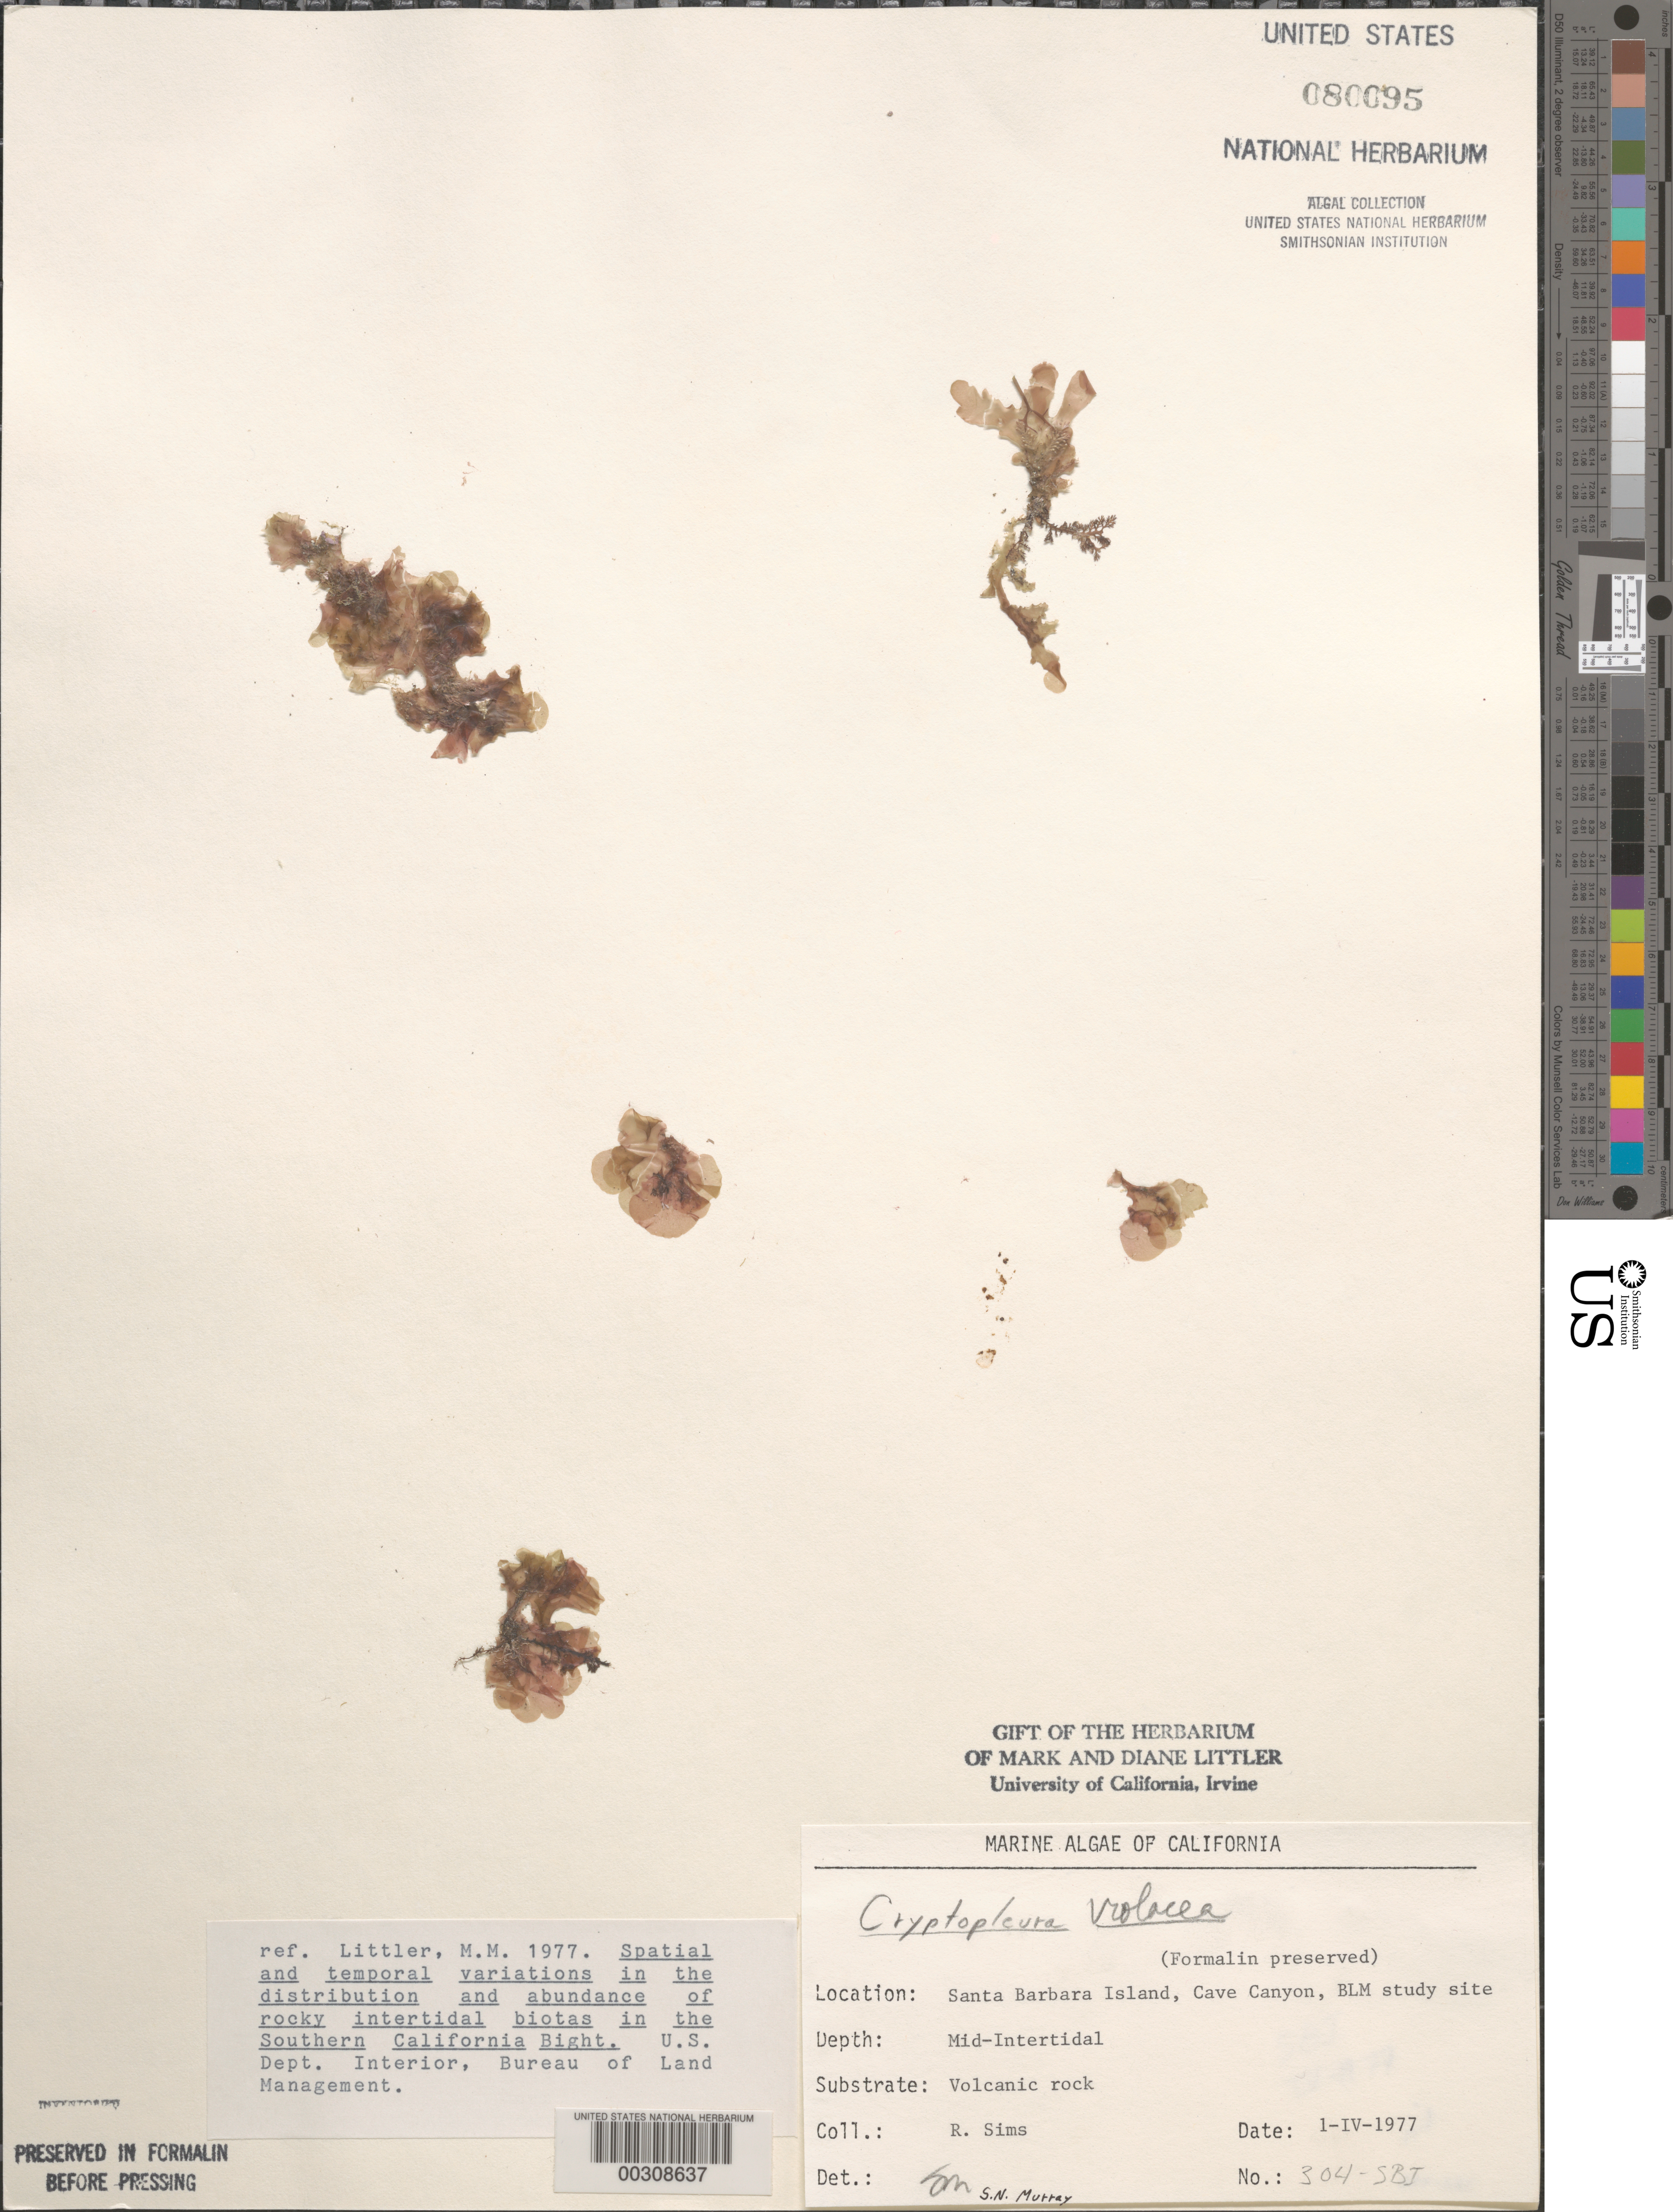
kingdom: Plantae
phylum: Rhodophyta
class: Florideophyceae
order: Ceramiales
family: Delesseriaceae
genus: Cryptopleura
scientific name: Cryptopleura violacea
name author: (J. Ag.) Kylin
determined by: Murray, S. N.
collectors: R. H. Sims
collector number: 304-sbi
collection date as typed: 01 Apr 1977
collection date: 1977-04-01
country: United States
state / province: California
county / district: Santa Barbara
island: Santa Barbara Island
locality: Cave Canyon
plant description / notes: BLM-SOCALBIGHT Rocky Intertidal Survey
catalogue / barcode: US 80095